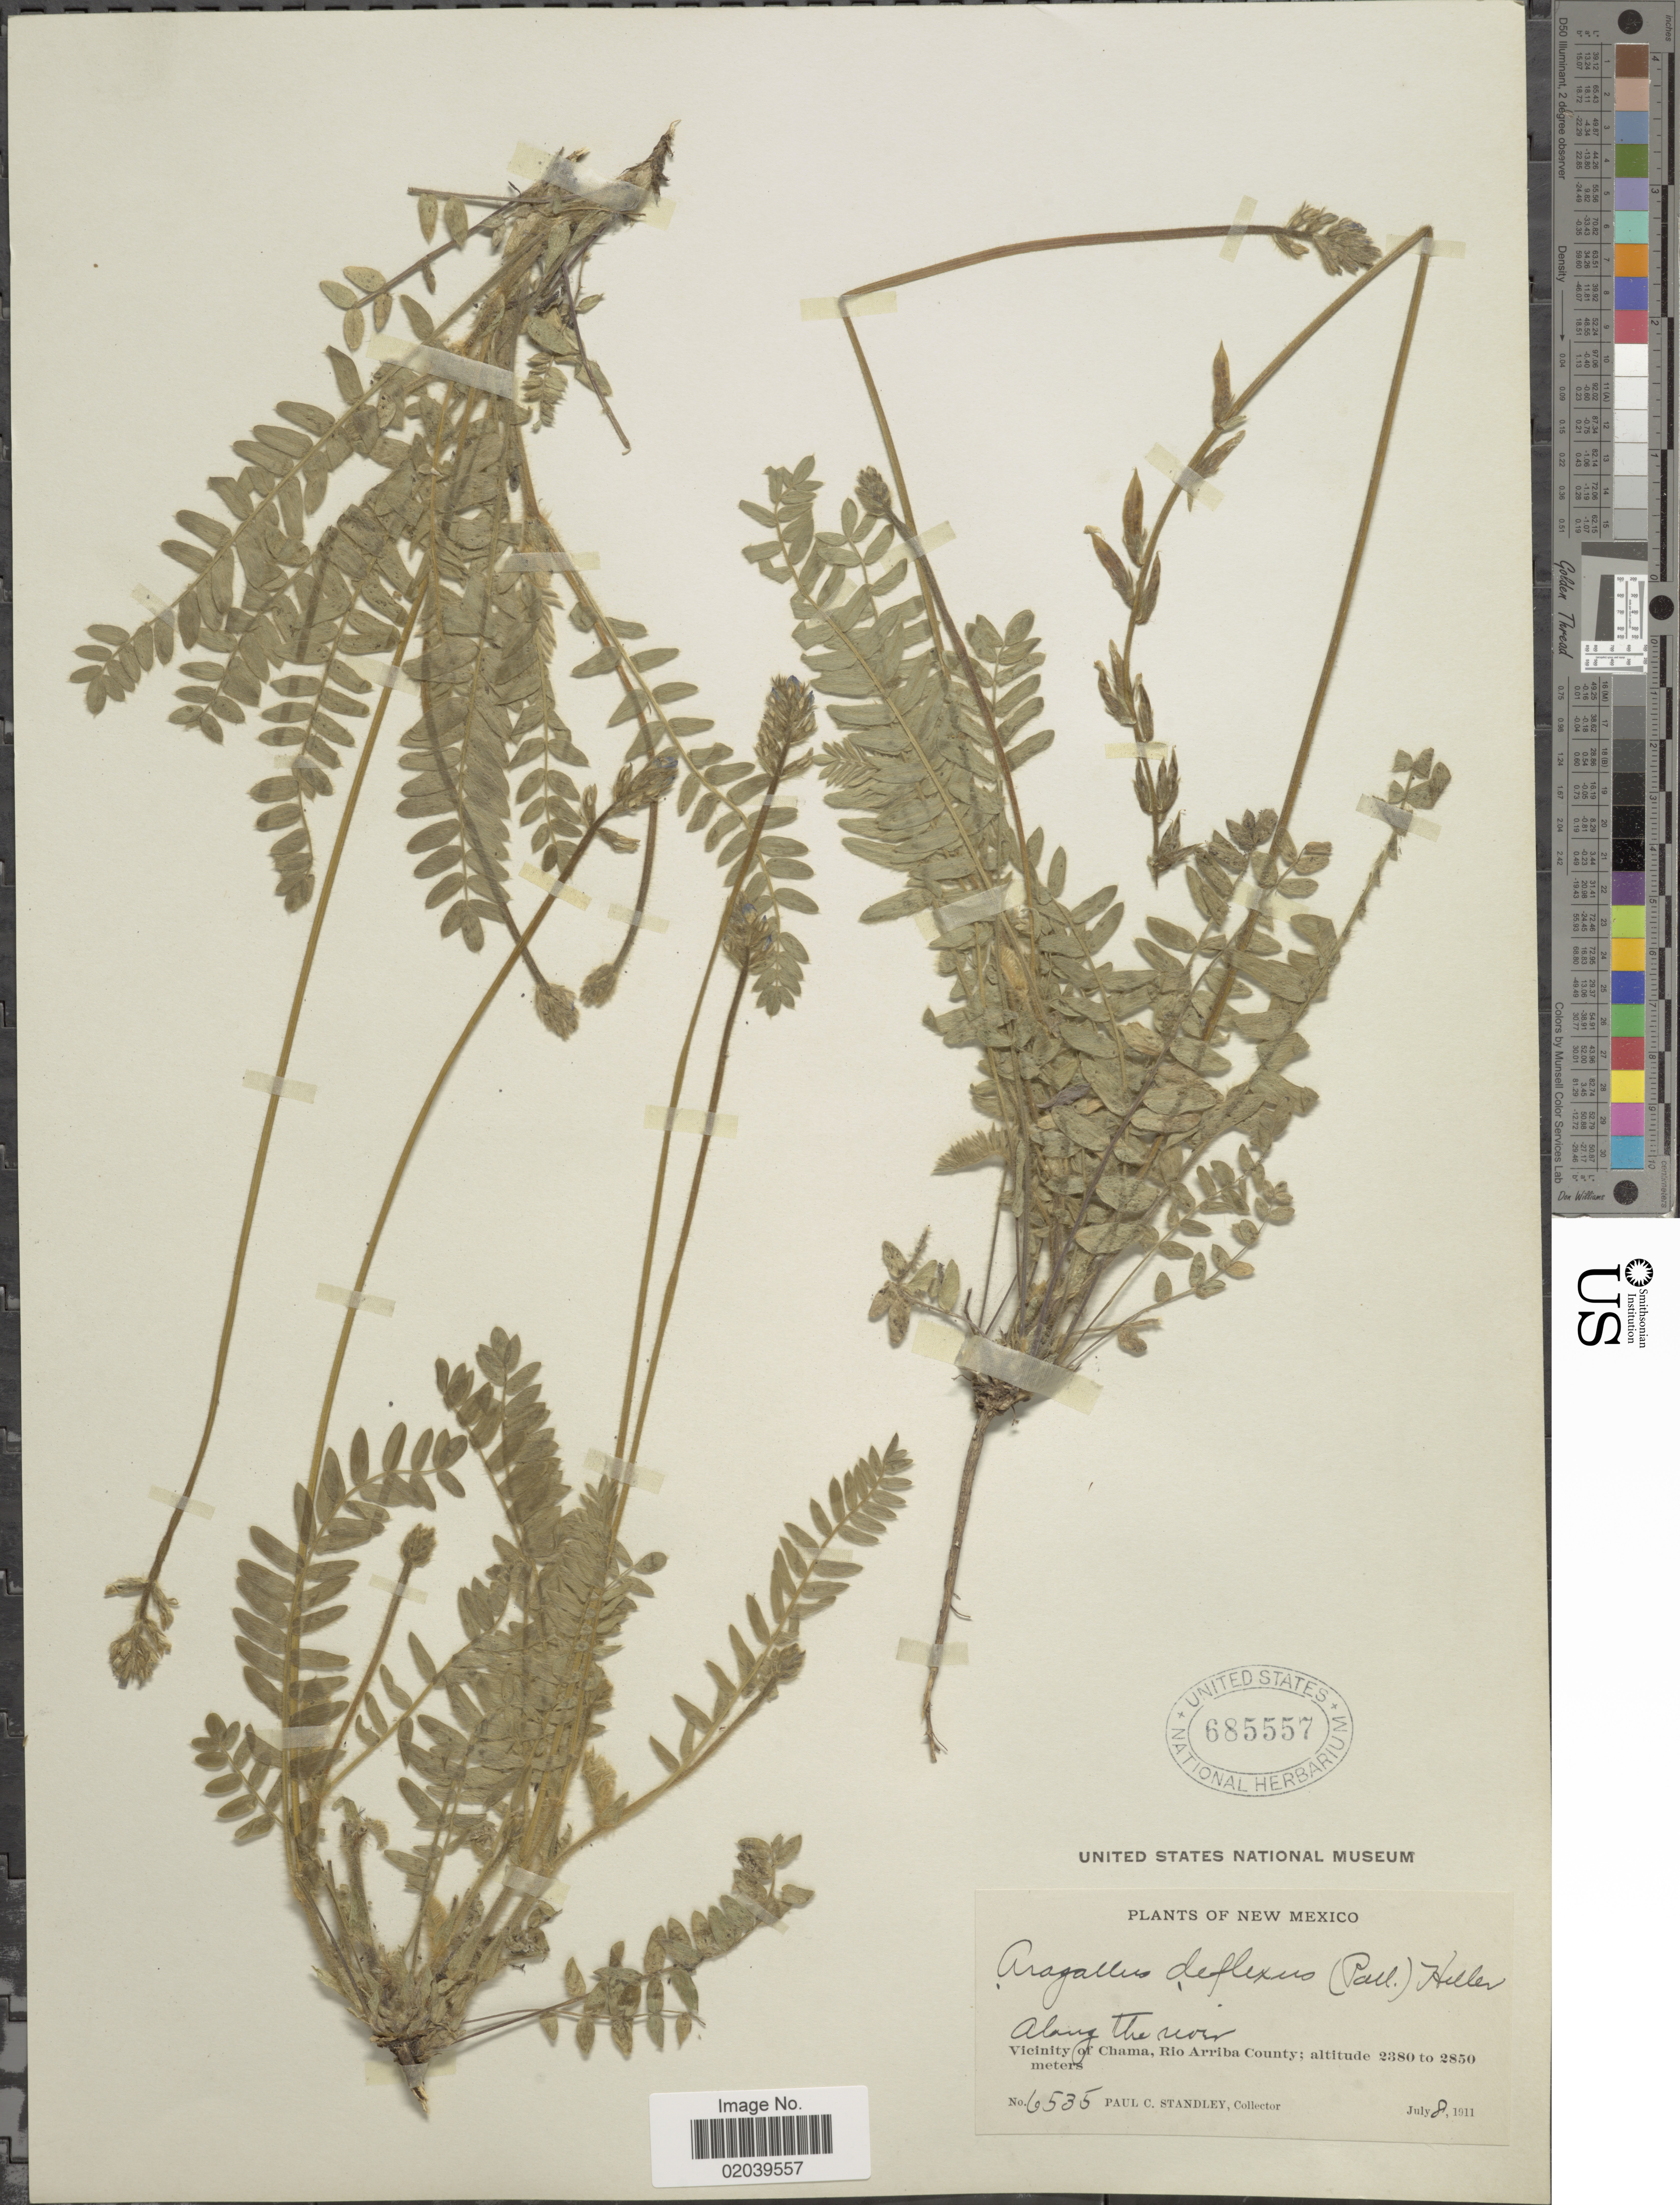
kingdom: Plantae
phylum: Tracheophyta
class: Magnoliopsida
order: Fabales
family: Fabaceae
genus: Oxytropis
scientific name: Oxytropis deflexa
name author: (Pall.) DC.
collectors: P. C. Standley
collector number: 6535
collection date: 1911-07-08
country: United States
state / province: New Mexico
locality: Along the river, Vicinity of Chama, Rio Arriba County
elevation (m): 2380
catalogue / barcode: US 685557